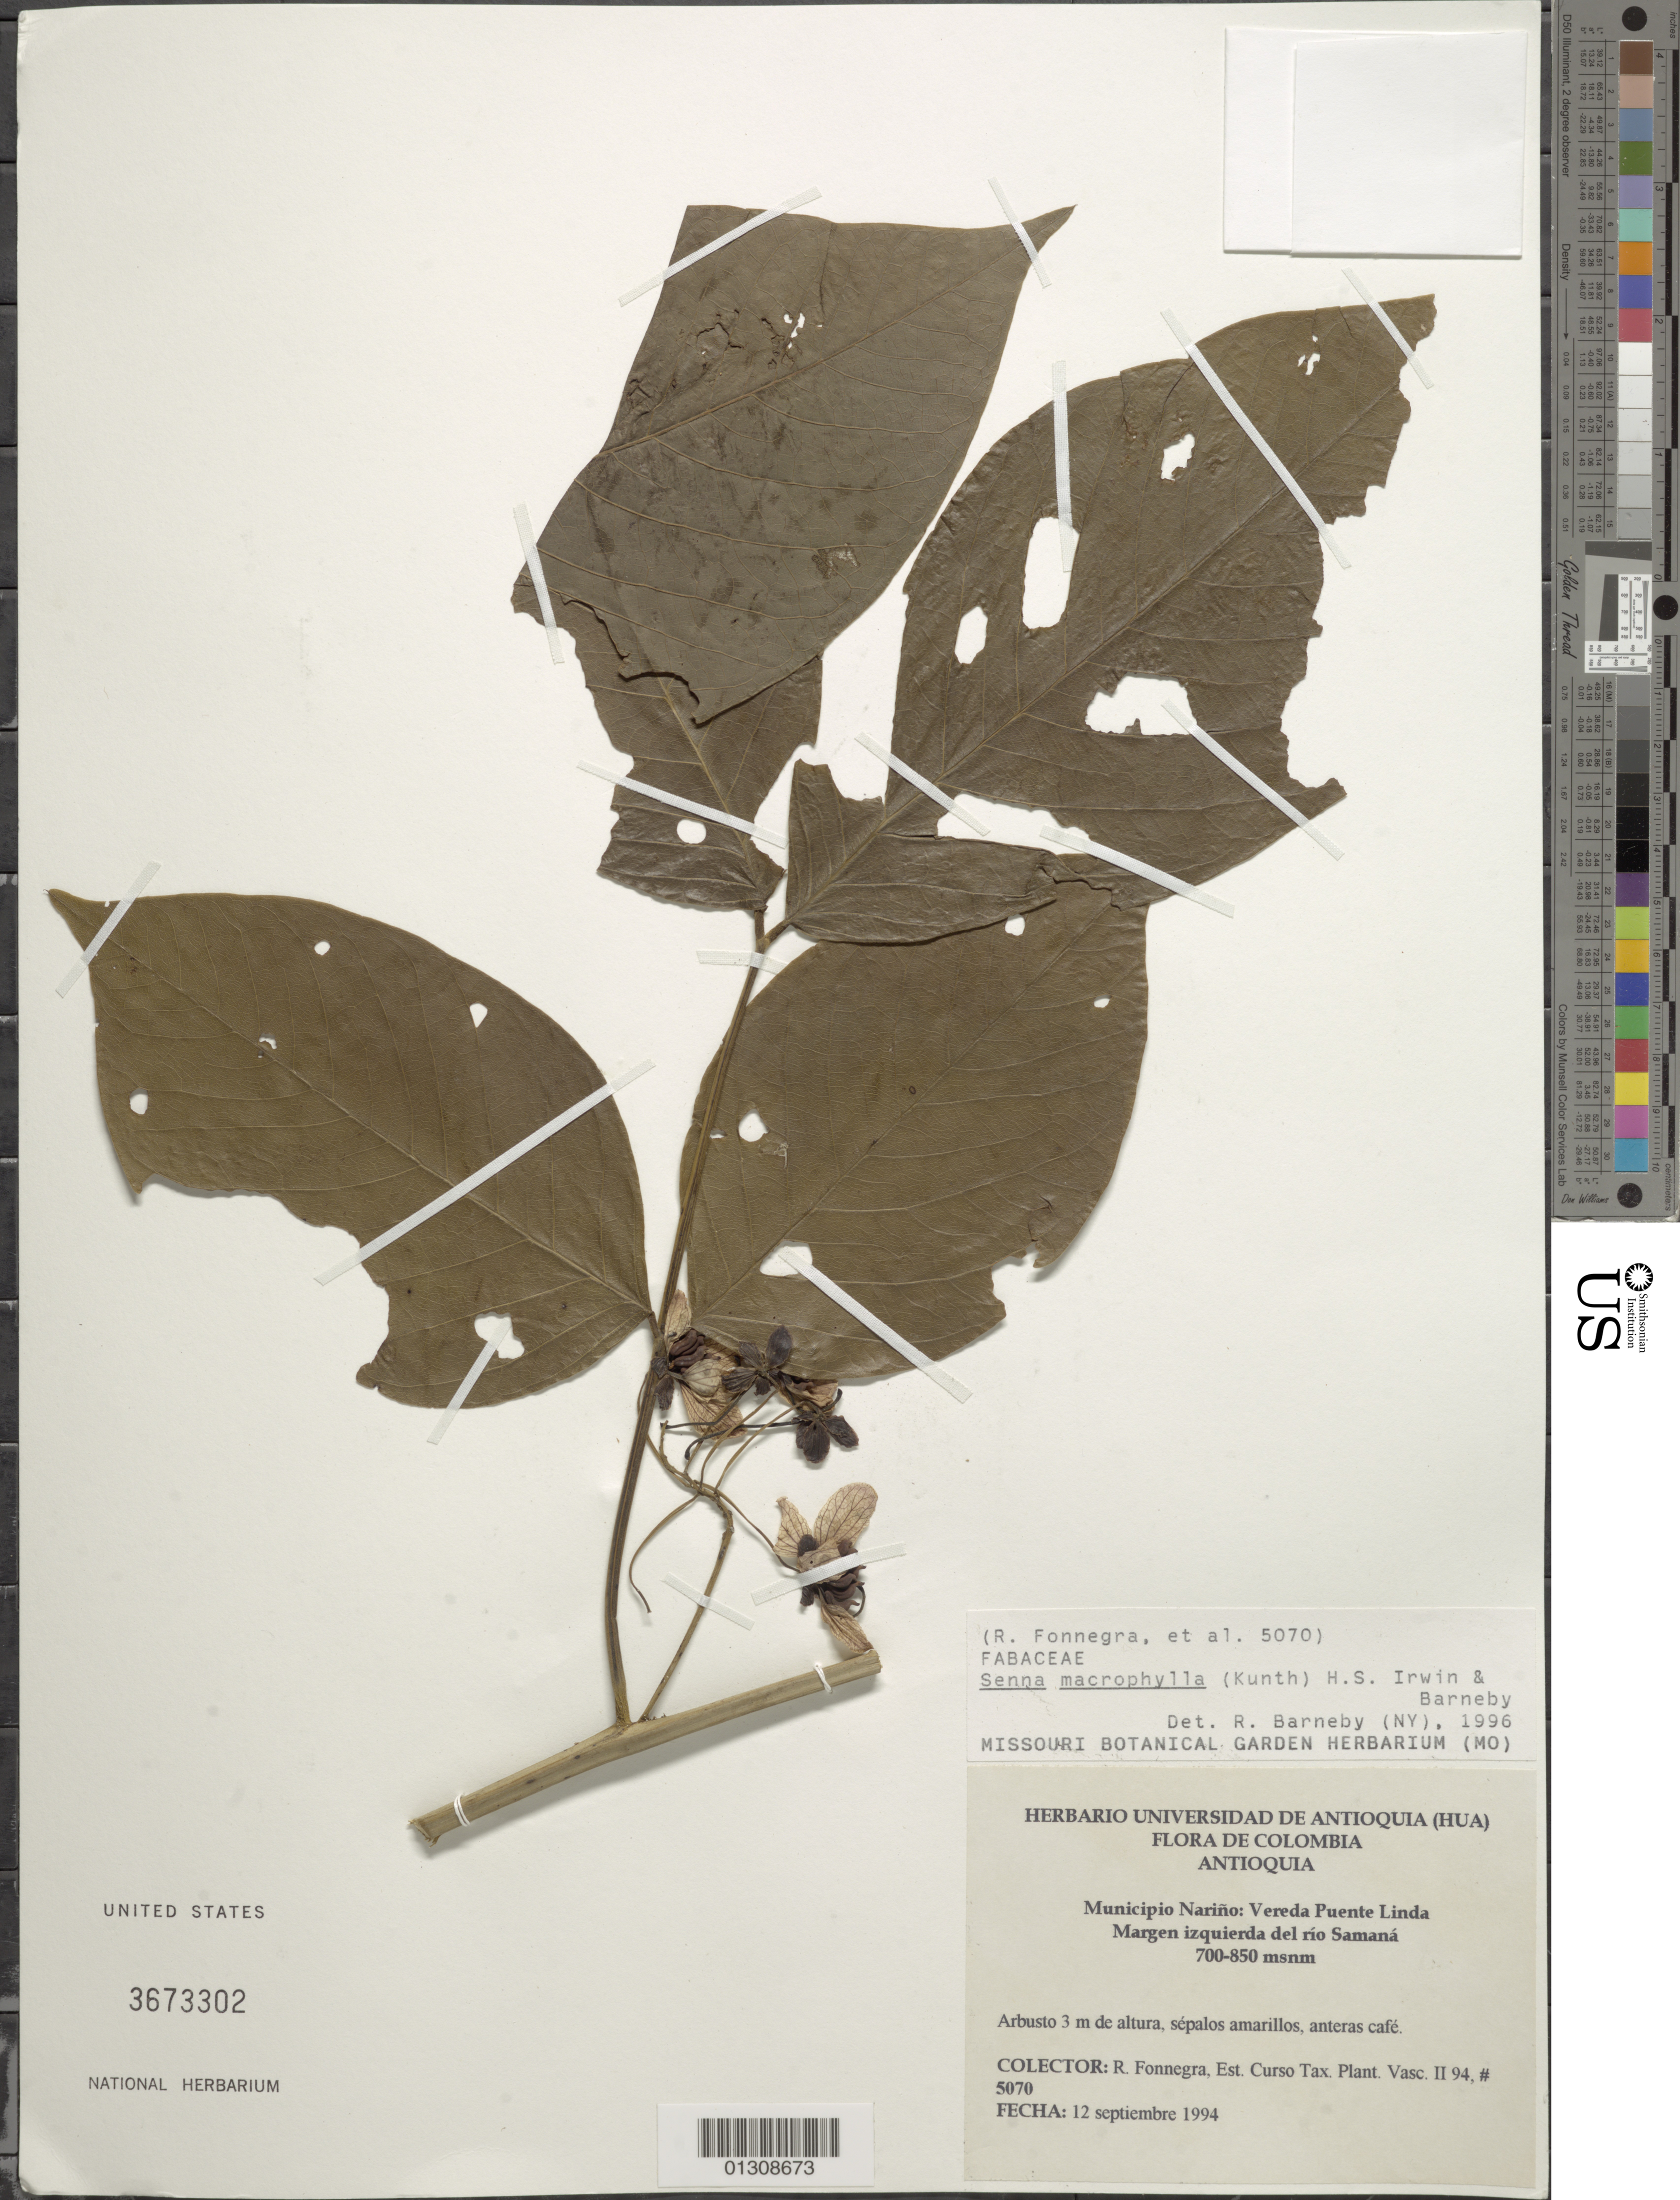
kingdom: Plantae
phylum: Tracheophyta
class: Magnoliopsida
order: Fabales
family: Fabaceae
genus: Senna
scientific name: Senna macrophylla var. macrophylla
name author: (Kunth) H.S. Irwin & Barneby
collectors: R. Fonnegra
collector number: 5070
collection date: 1994-09-12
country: Colombia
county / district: Antioquia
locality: Municipio Nariño: Vereda Puente Linda. Margen izquierda del río Samaná.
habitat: Arbusto 3 m de altura, sepalos amarillos, anteras cafe.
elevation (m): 700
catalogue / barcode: US 3673302